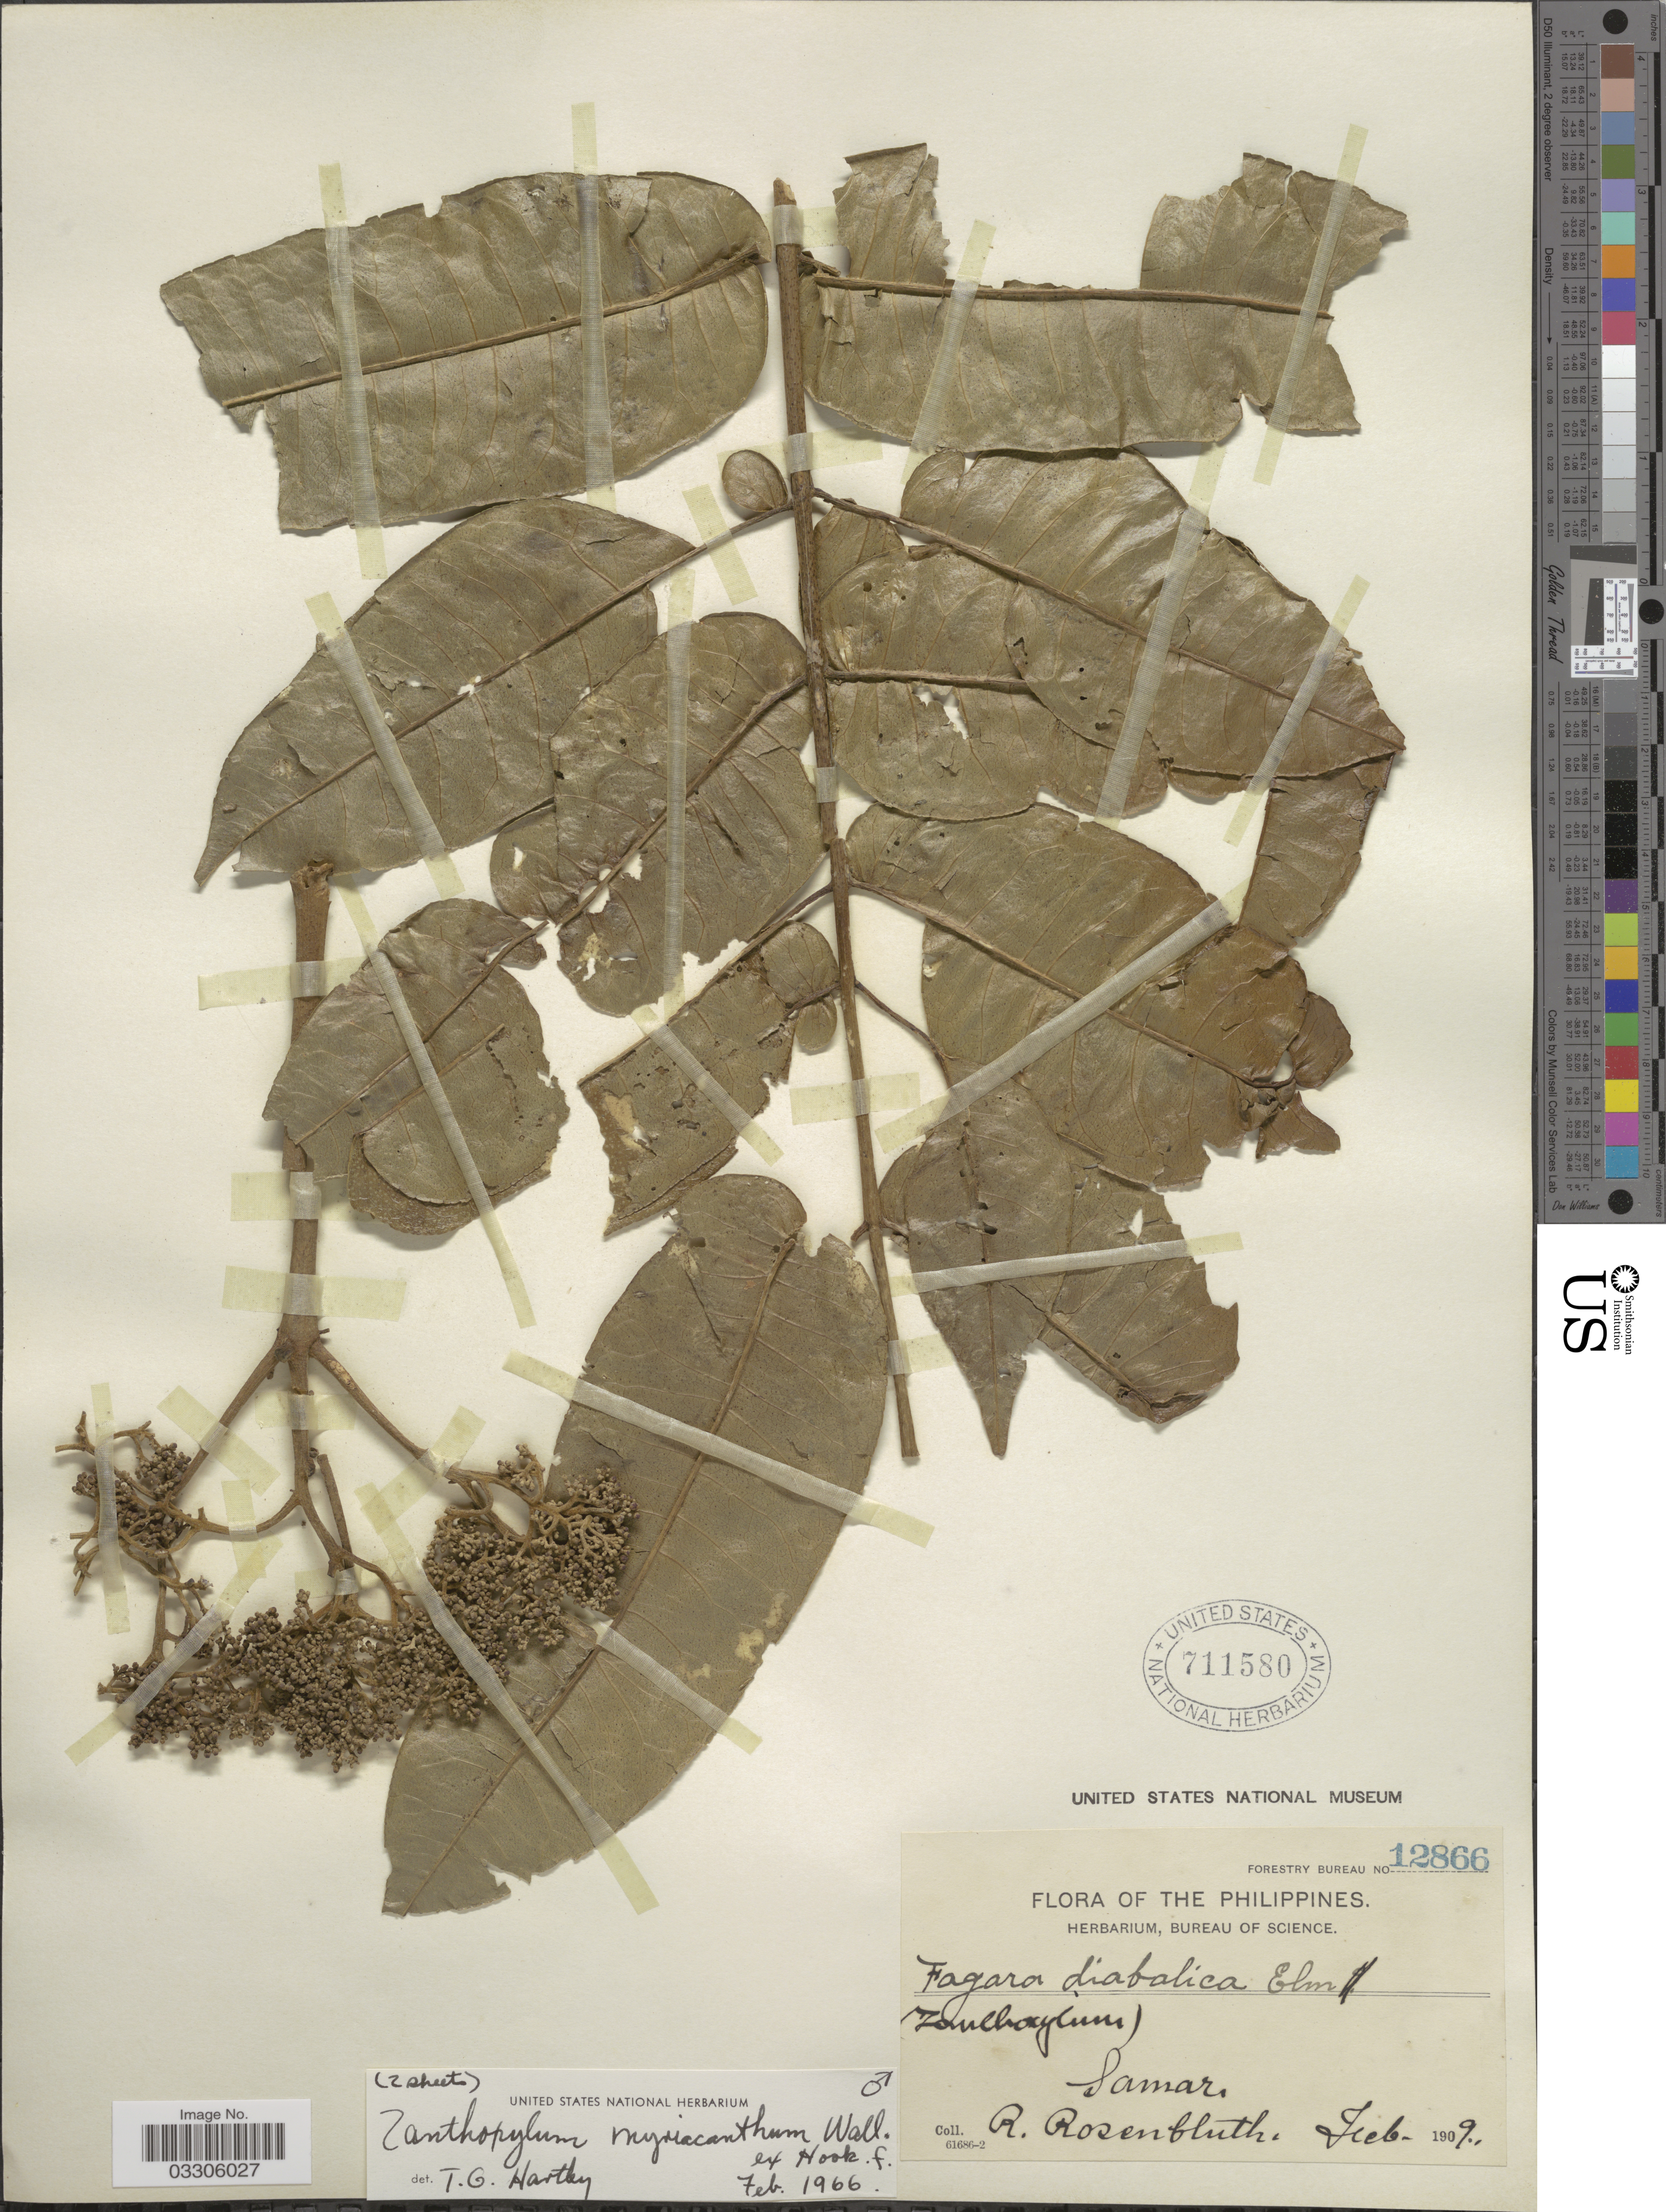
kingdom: Plantae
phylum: Tracheophyta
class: Magnoliopsida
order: Sapindales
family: Rutaceae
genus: Zanthoxylum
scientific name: Zanthoxylum myriacanthum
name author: Wall.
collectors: R. Rosenbluth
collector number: Forestry Bureau 12866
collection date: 1909-02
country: Philippines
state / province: Eastern Visayas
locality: Samar.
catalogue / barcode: US 711580